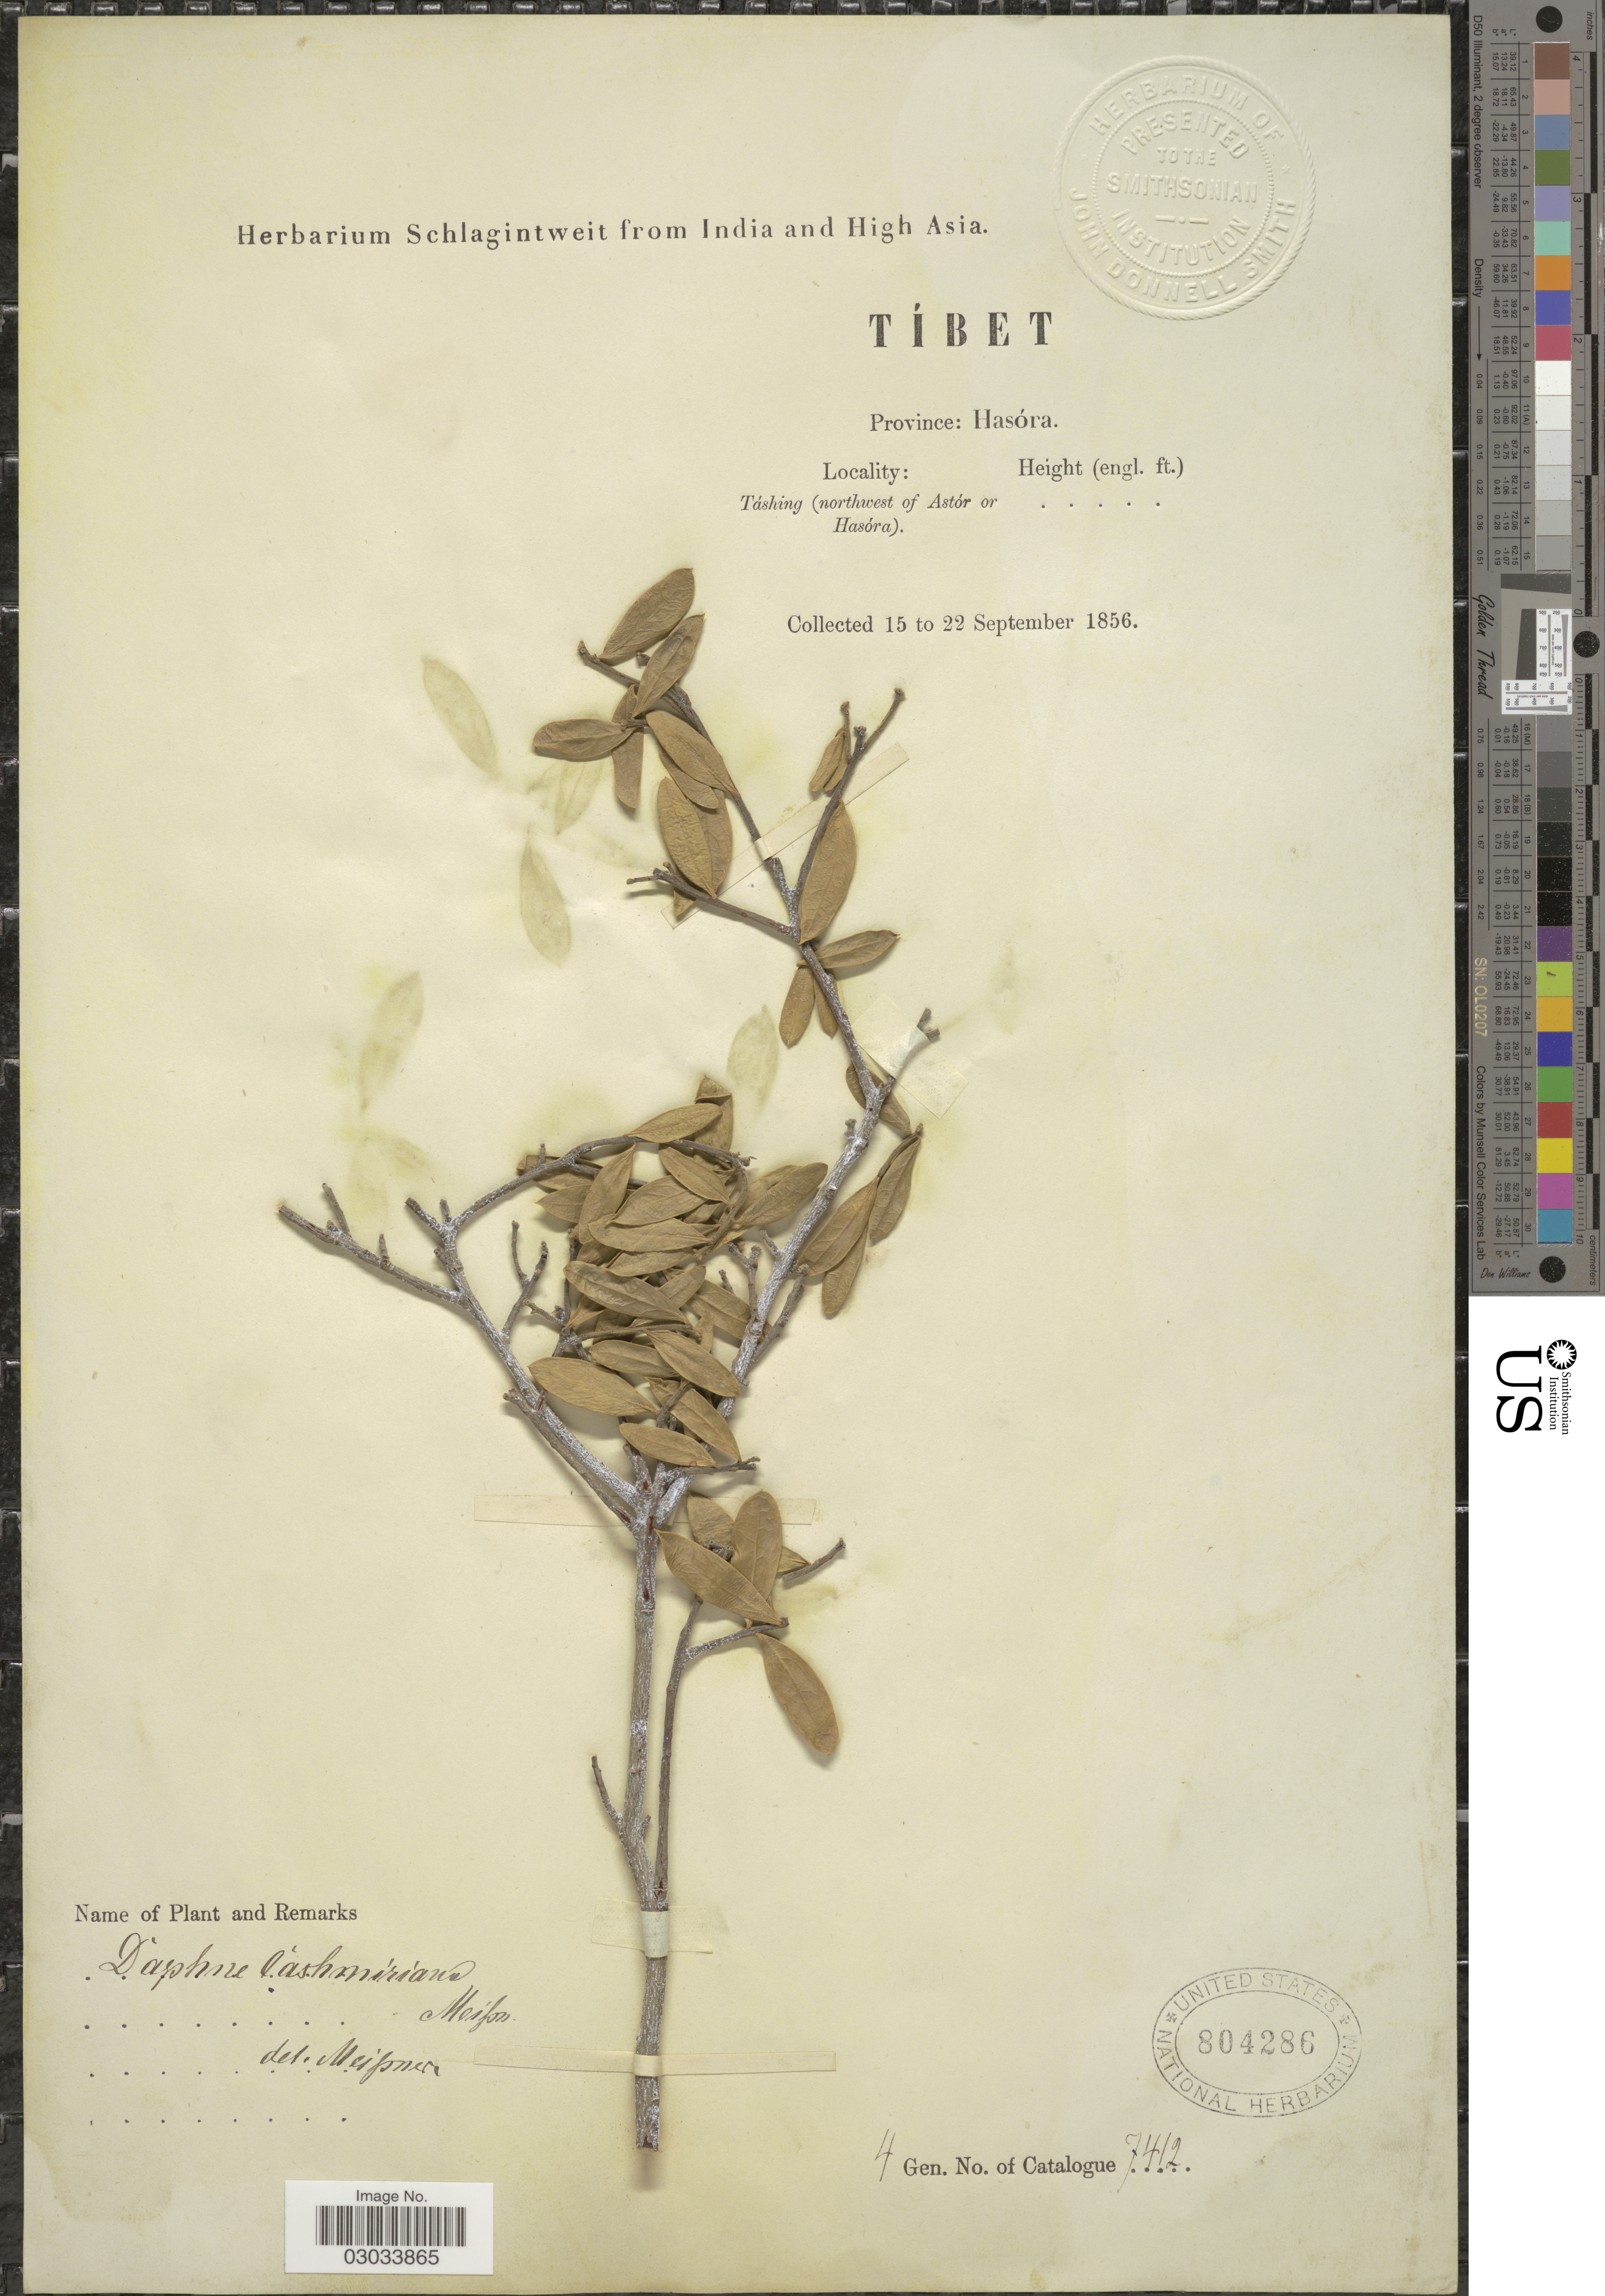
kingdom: Plantae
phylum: Tracheophyta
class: Magnoliopsida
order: Malvales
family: Thymelaeaceae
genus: Daphne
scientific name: Daphne cachemireana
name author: Meisn.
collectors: ex herb. Schlagintweit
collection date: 1856-09-15/1856-09-22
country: China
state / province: Xizang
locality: Tíbet. Province: Hasóra. Táshing (northwest of Astór or Hasóra).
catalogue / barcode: US 804286